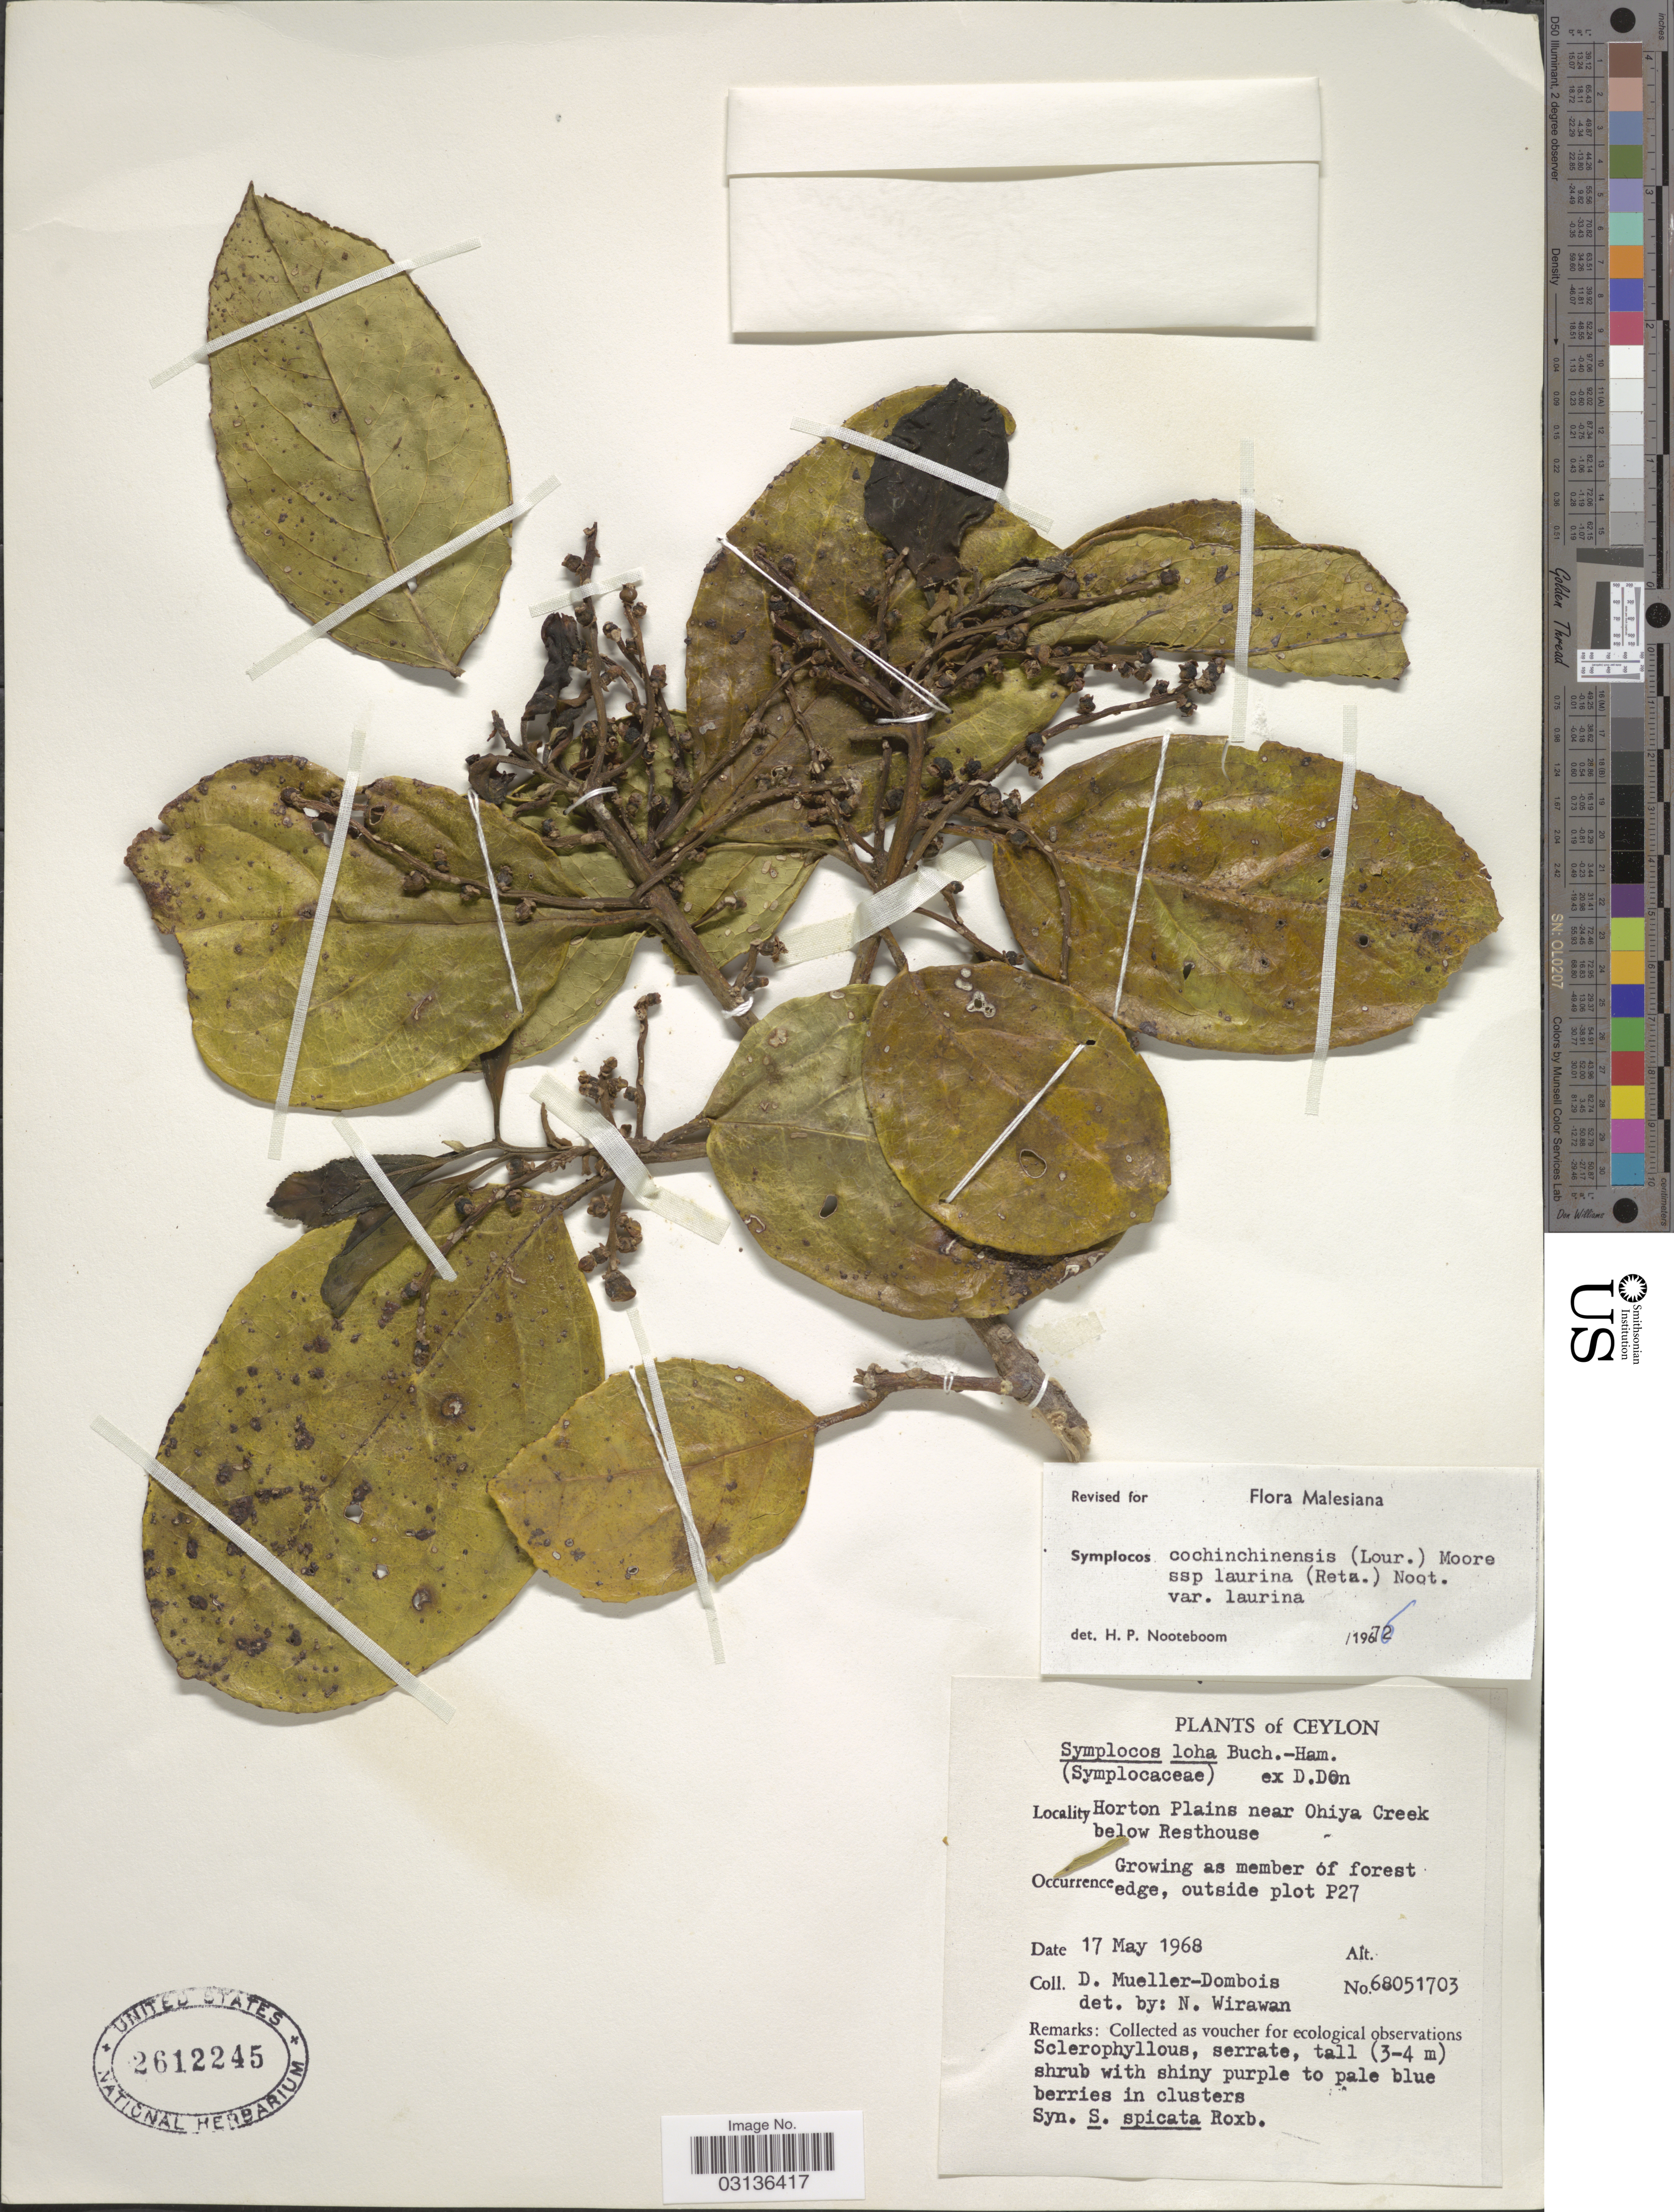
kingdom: Plantae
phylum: Tracheophyta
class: Magnoliopsida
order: Ericales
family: Symplocaceae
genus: Symplocos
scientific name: Symplocos cochinchinensis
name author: (Lour.) S. Moore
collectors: D. Mueller-Dombois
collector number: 68051703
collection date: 1968-05-17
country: Sri Lanka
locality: Ceylon. Horton Plains near Ohiya Creek below Resthouse. Growing as member of forest edge, outside plot P27.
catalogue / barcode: US 2612245